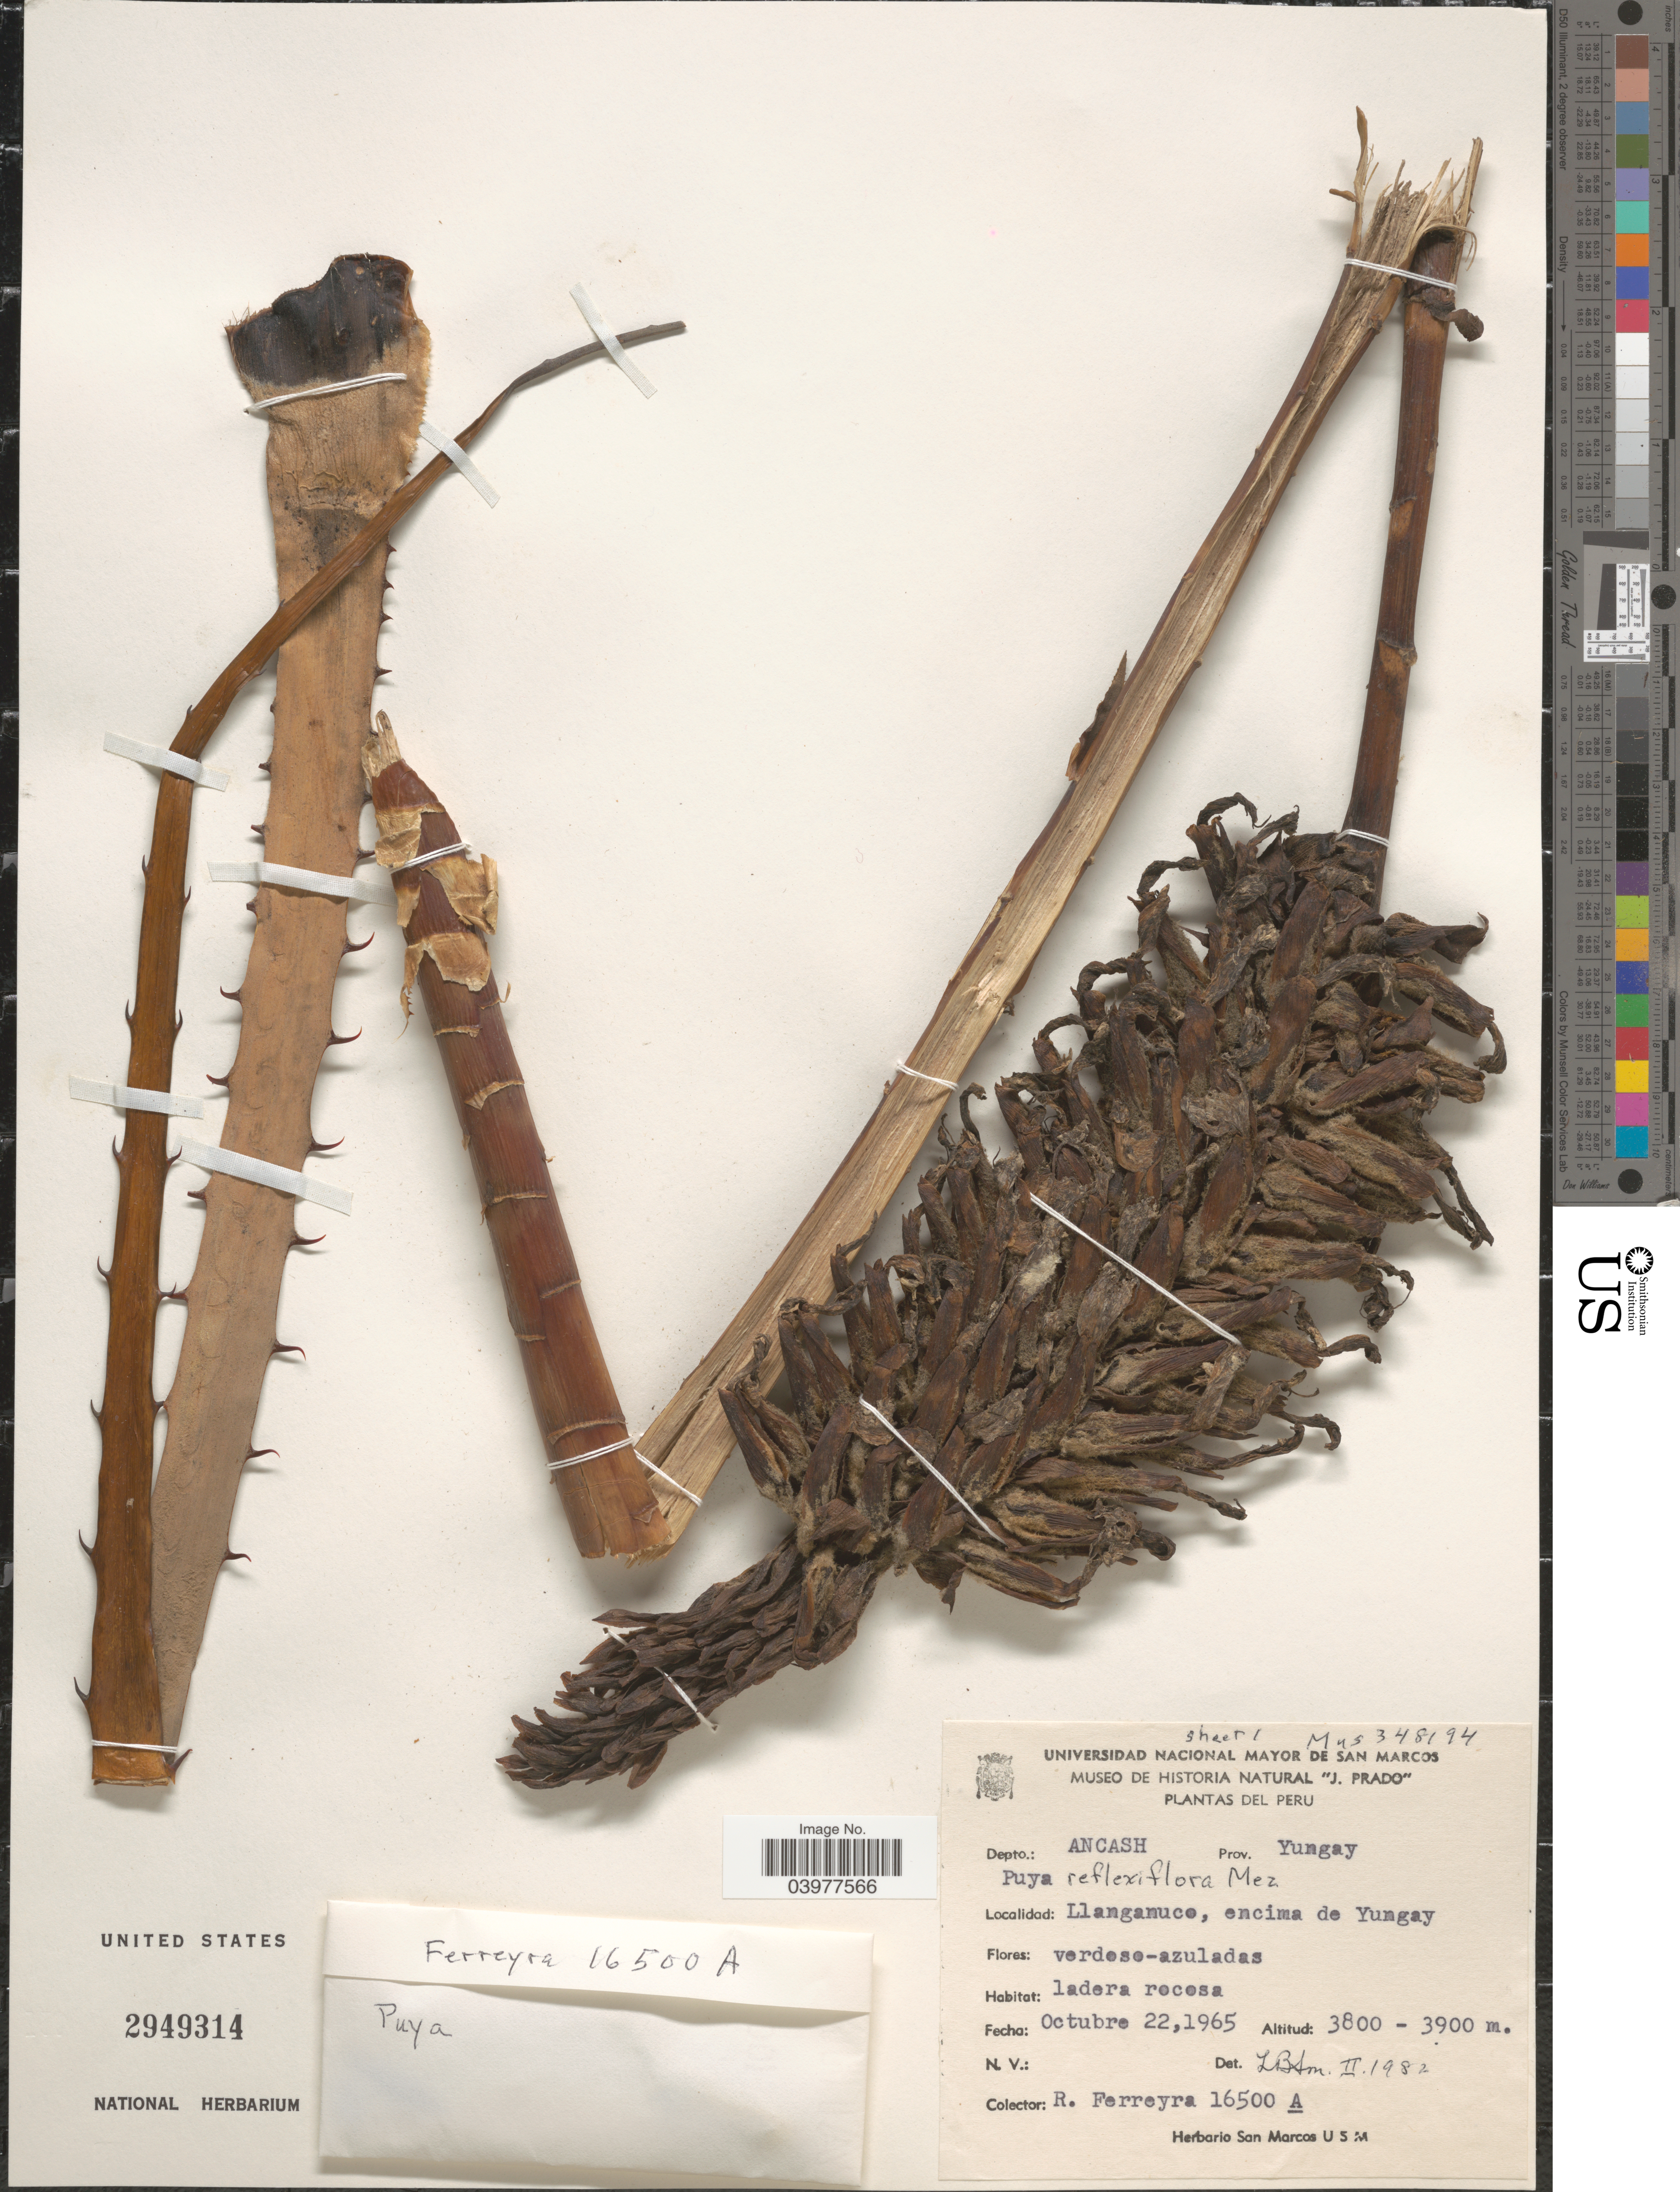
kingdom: Plantae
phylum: Tracheophyta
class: Liliopsida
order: Poales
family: Bromeliaceae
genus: Puya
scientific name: Puya reflexiflora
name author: Mez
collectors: R. A. Ferreyra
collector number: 16500A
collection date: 1965-10-22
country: Peru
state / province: Ancash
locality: Depto.: Ancash. Prov. Yungay. Llanganuco, encima de Yungay.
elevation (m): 3800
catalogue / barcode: US 2949314